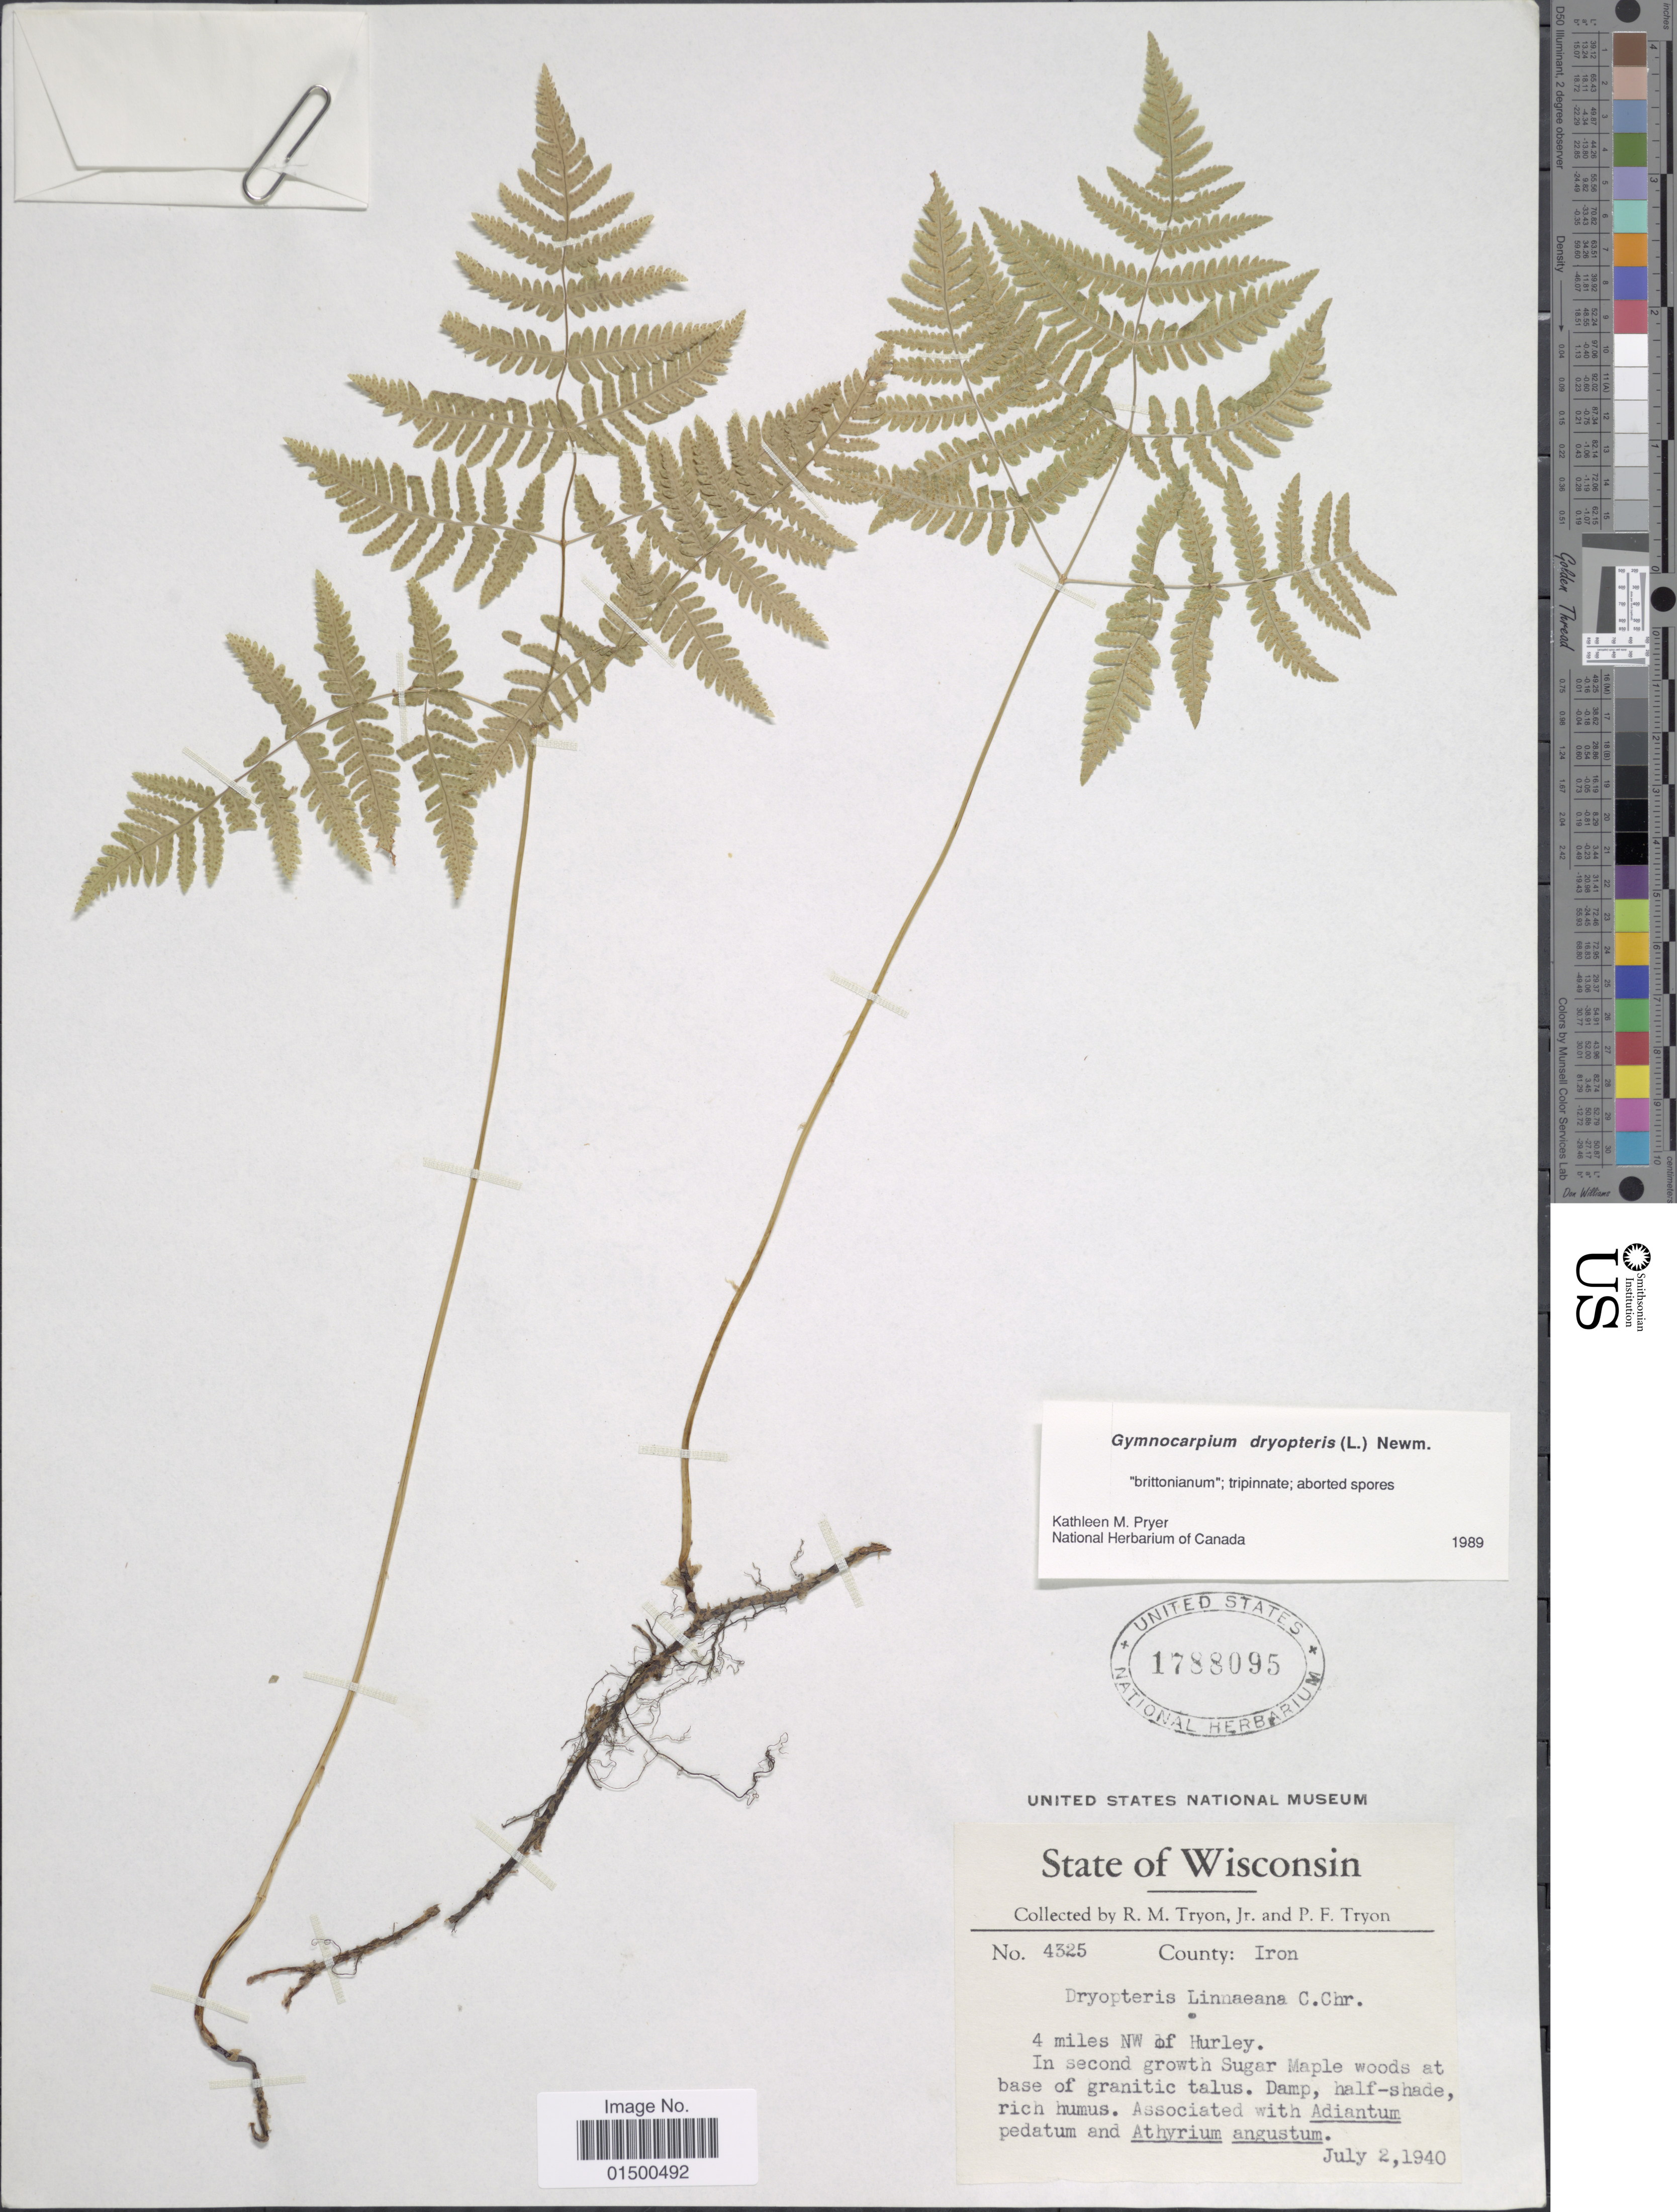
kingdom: Plantae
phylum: Tracheophyta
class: Polypodiopsida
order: Polypodiales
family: Cystopteridaceae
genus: Gymnocarpium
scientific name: Gymnocarpium dryopteris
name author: (L.) Newman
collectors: R. M. Tryon & P. Tryon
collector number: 4325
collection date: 1940-07-02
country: United States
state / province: Wisconsin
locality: County Iron, 4 miles NW of Hurley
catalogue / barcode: US 1788095